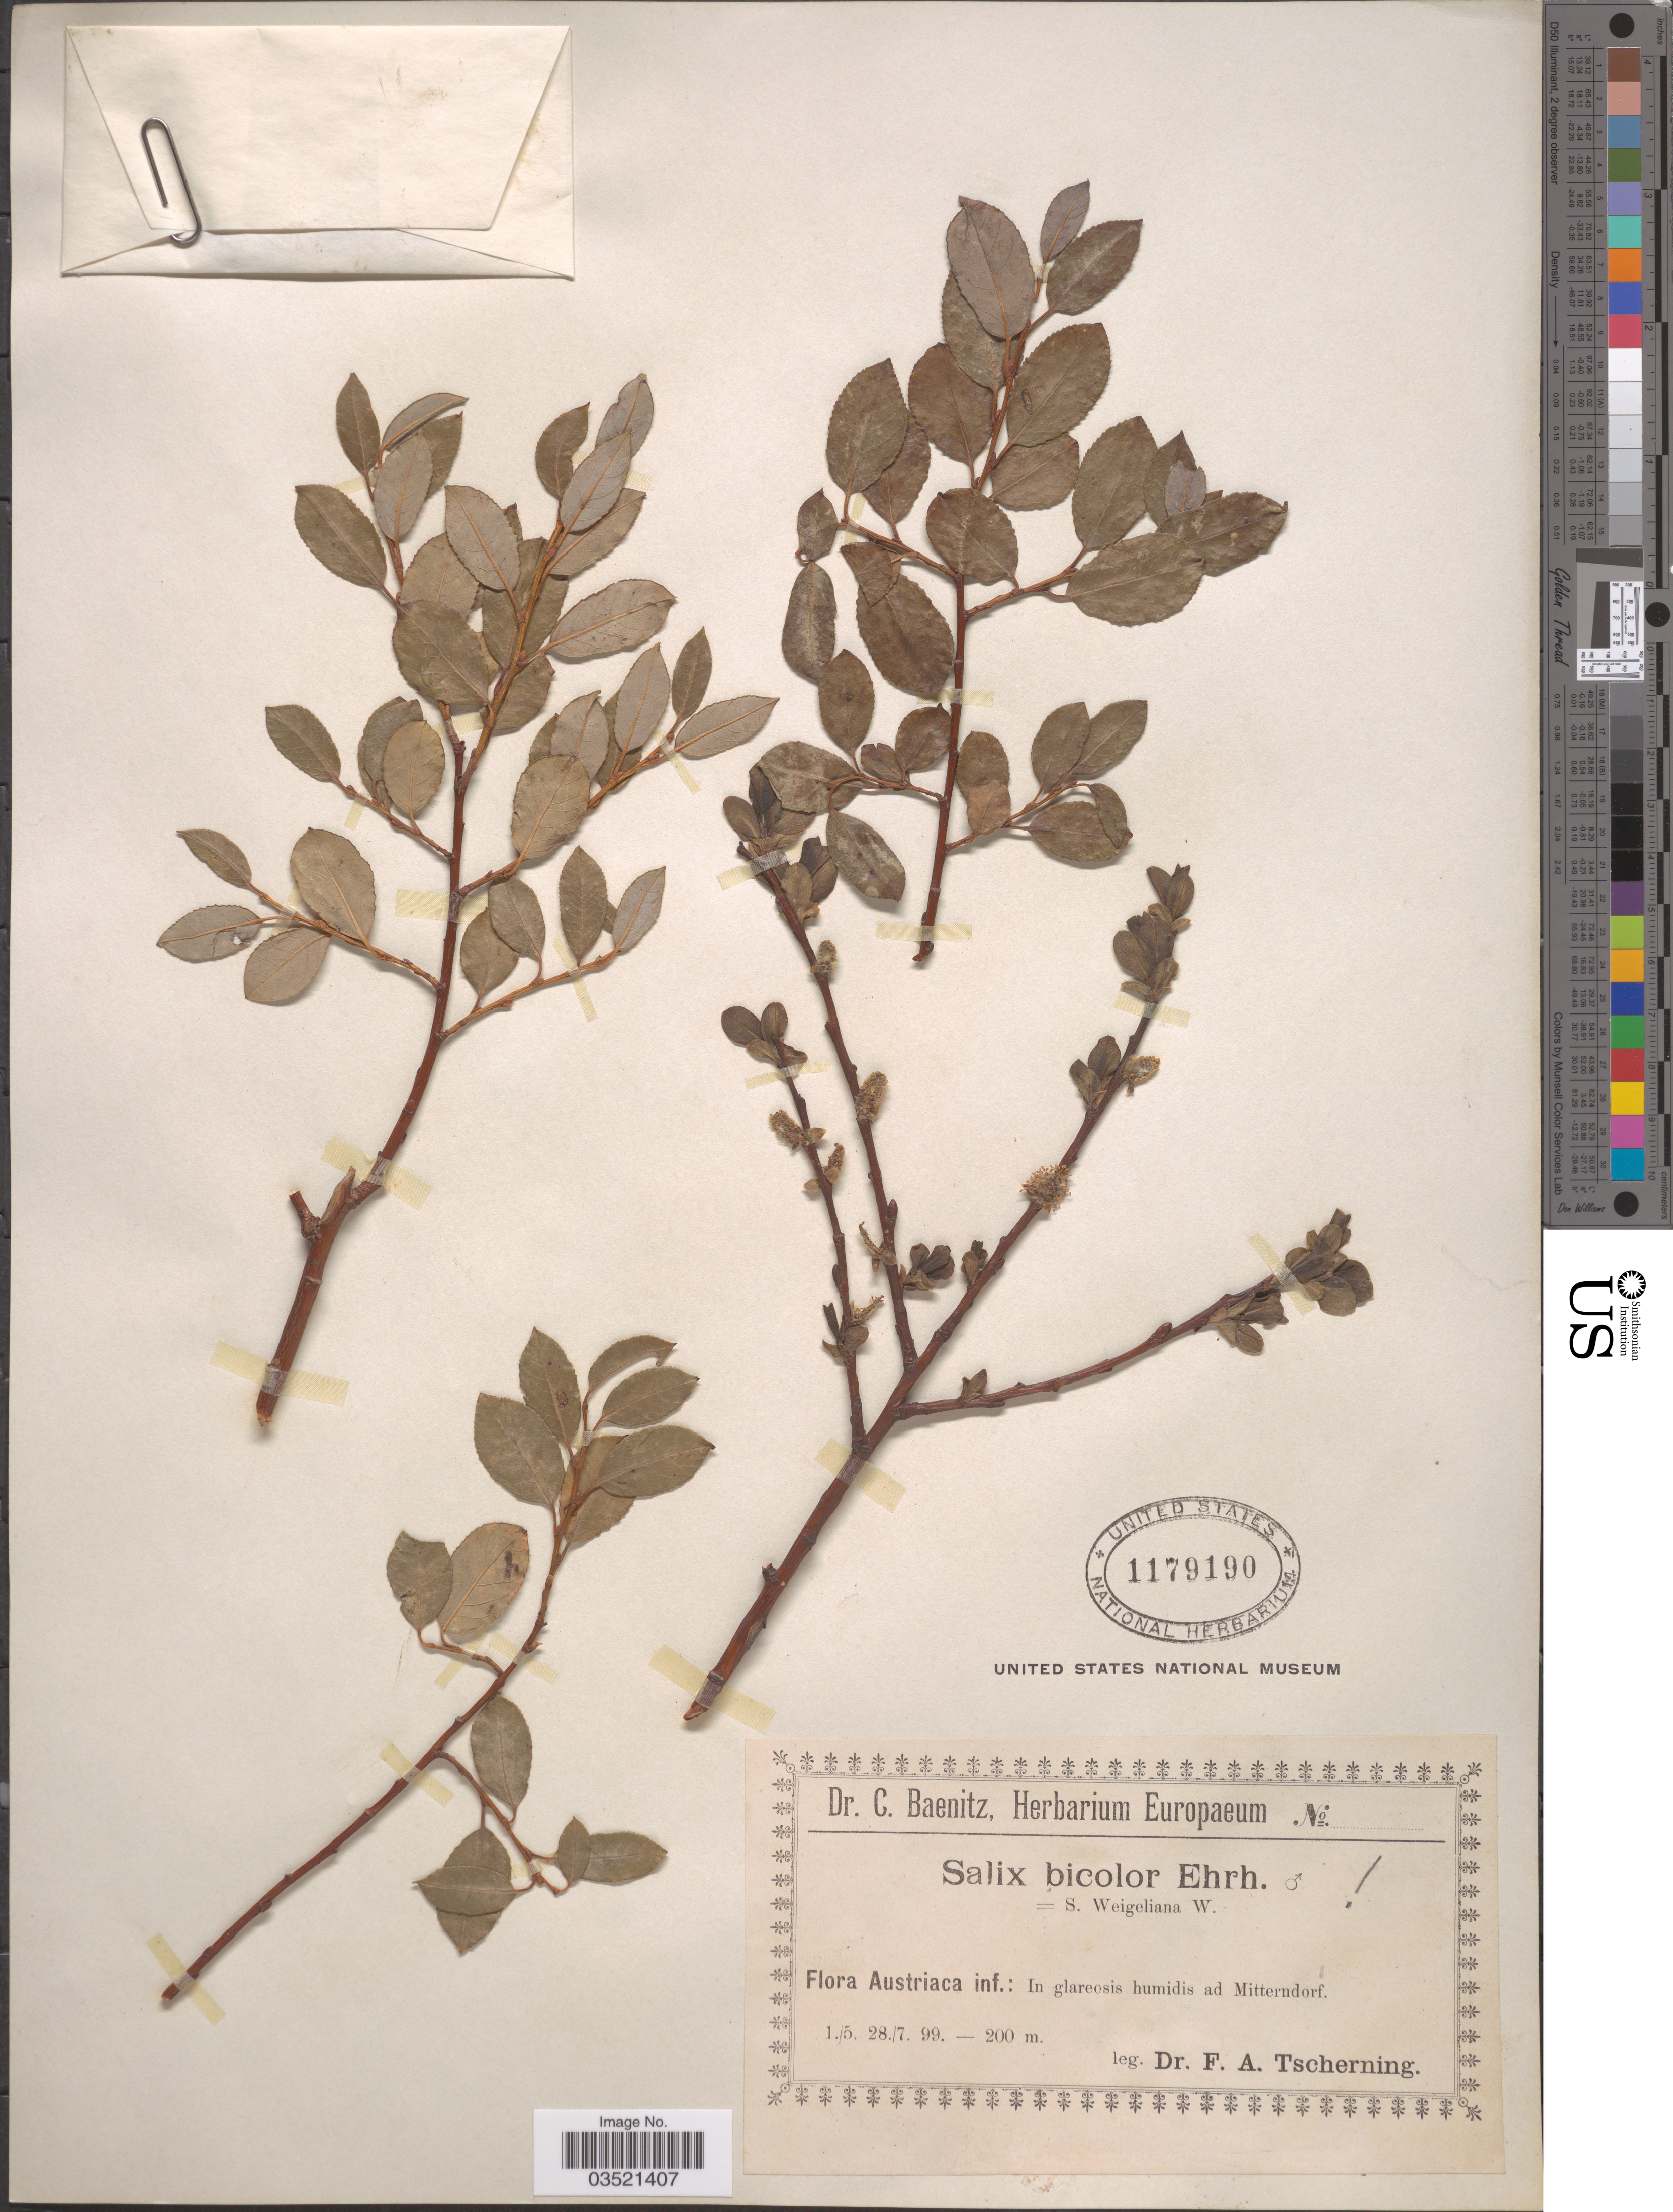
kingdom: Plantae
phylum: Tracheophyta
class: Magnoliopsida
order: Malpighiales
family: Salicaceae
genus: Salix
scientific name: Salix bicolor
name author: Willd.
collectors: F. A. Tscherning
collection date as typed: Transcribed d/m/y: 1/5/99 to 28/7/99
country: Austria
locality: Austriaca inf.: In glareosis humidis ad Mitterndorf.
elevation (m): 200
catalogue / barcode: US 1179190